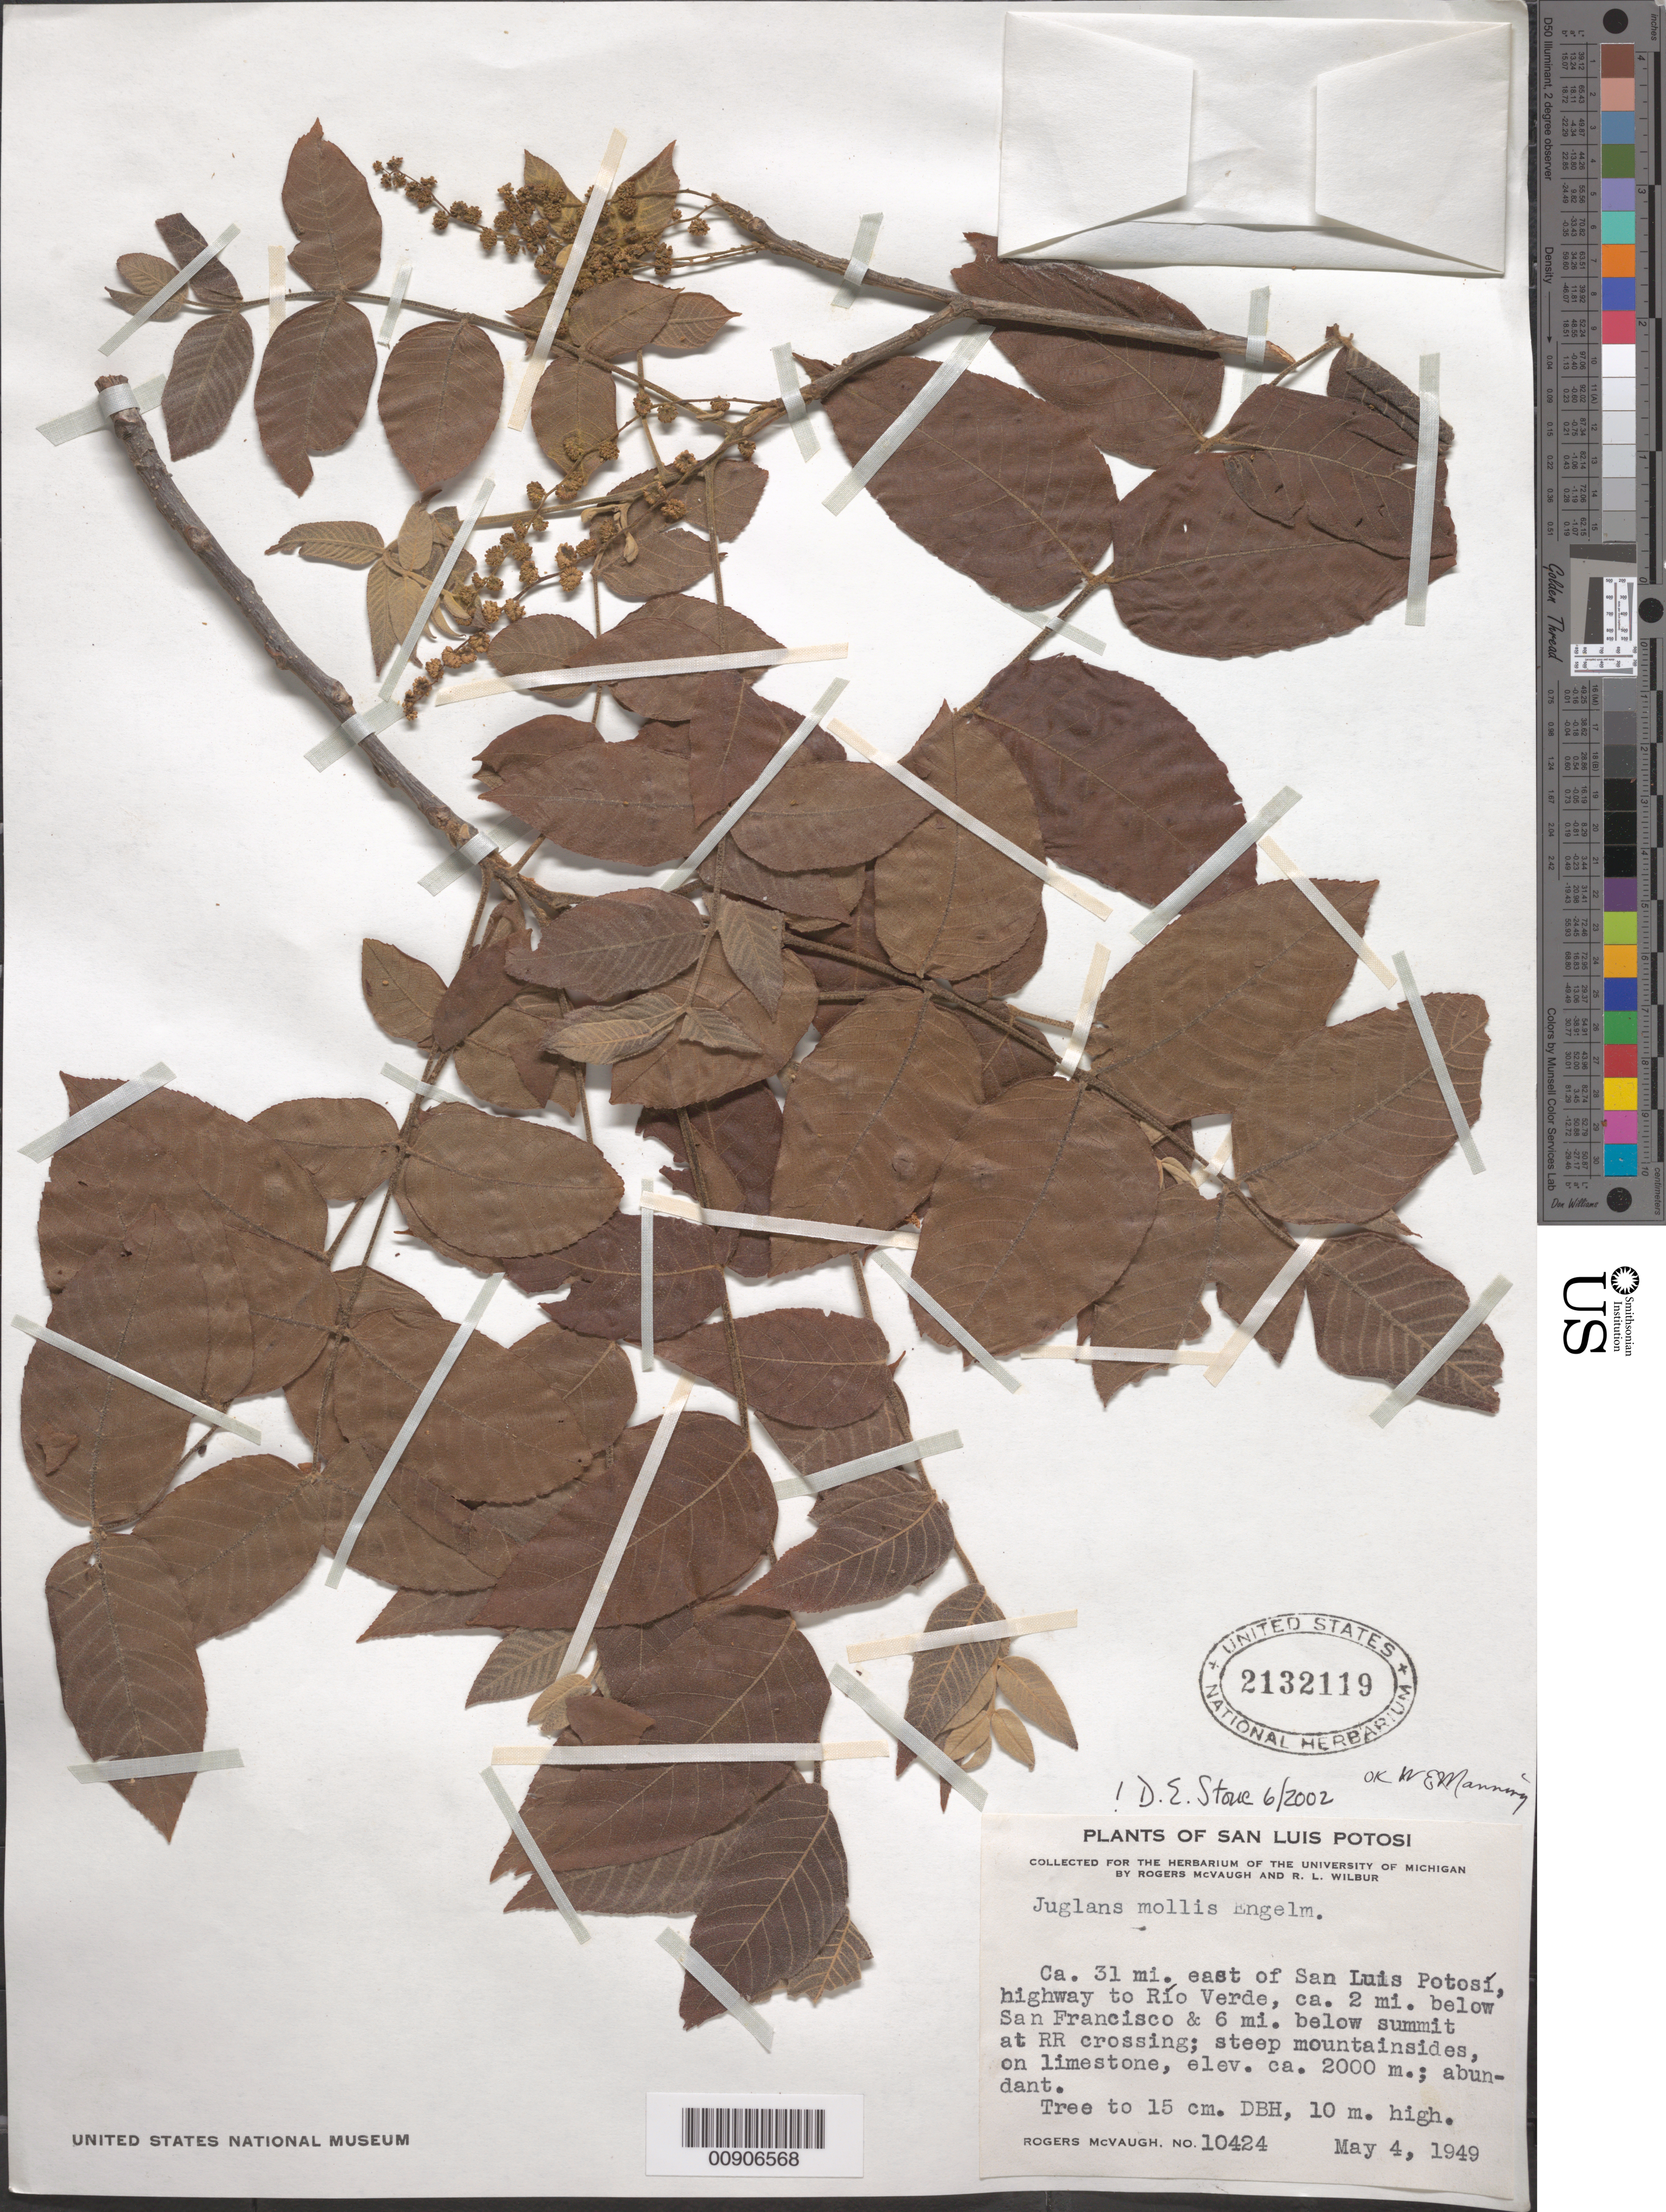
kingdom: Plantae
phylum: Tracheophyta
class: Magnoliopsida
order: Fagales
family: Juglandaceae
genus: Juglans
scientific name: Juglans mollis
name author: Engelm. ex Hemsl.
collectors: R. McVaugh & R. L. Wilbur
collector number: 10424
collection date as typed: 04 May 1949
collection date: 1949-05-04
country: Mexico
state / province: San Luis Potosí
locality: Ca. 31 mi. east of San Luis Potosí, highway to Río Verde, ca. 2 mi. below San Francisco & 6 mi. below summit at RR crossing.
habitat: Steep mountainsides, on limestone.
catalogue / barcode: US 2132119